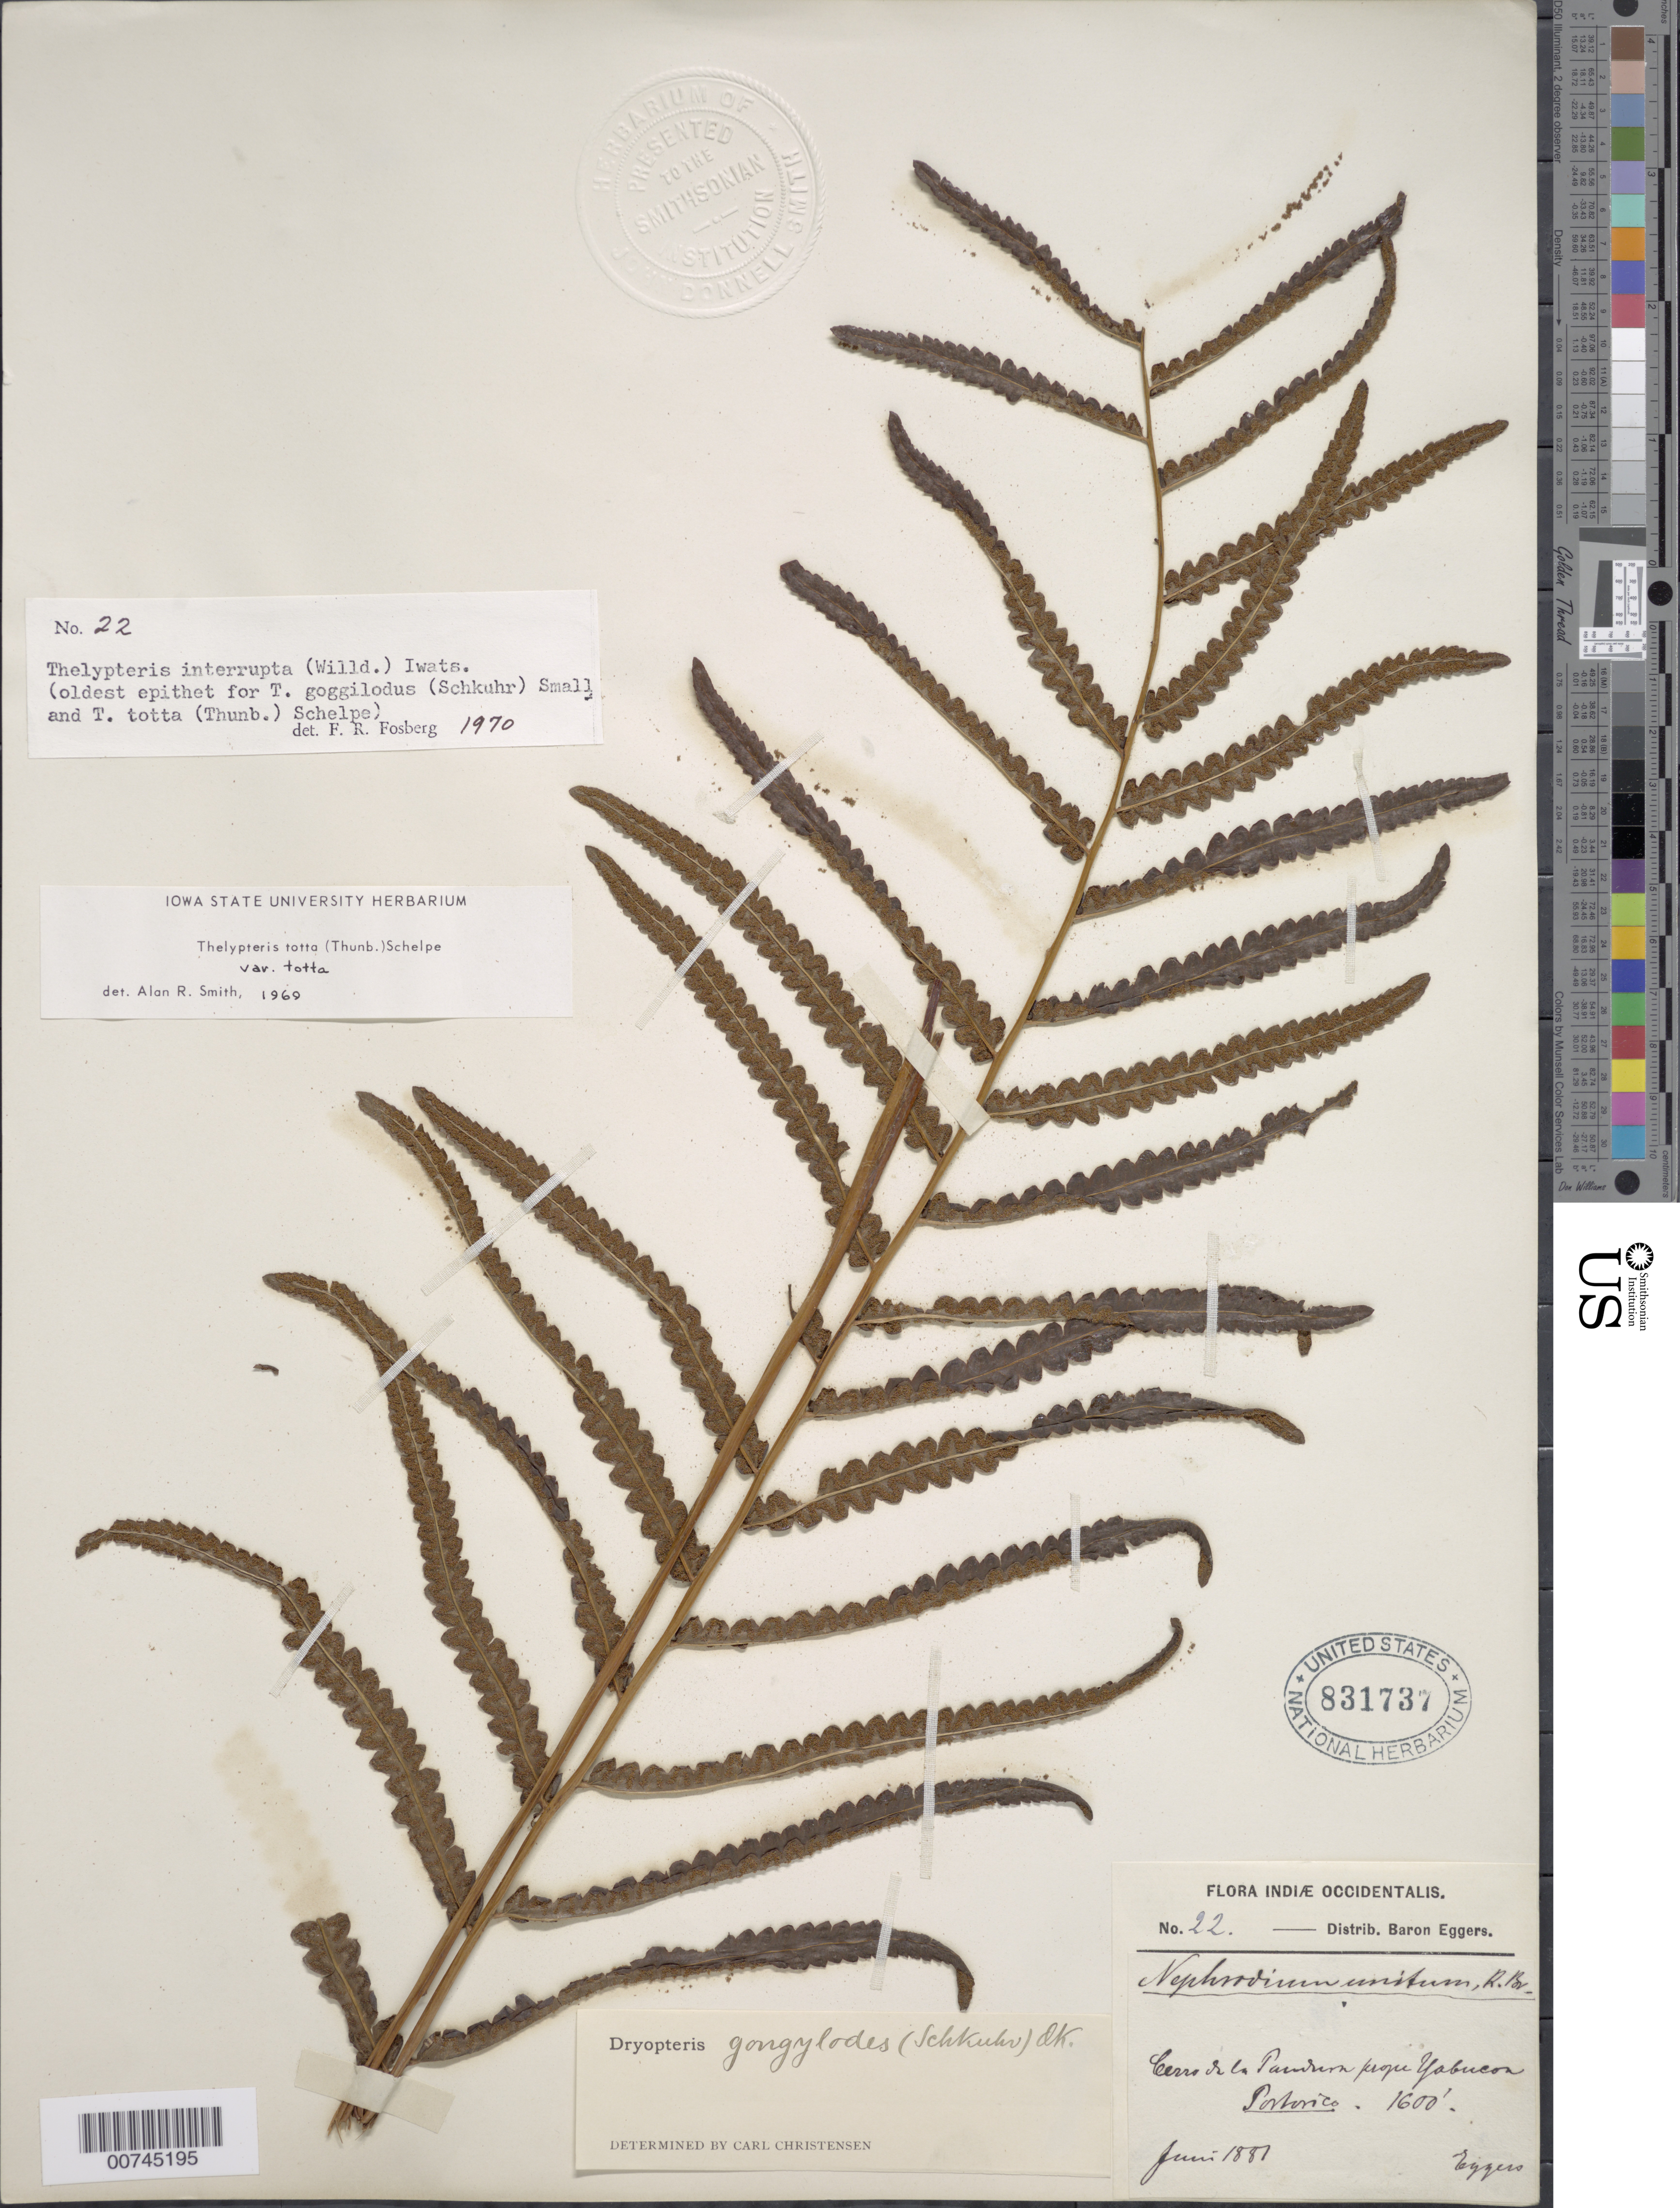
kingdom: Plantae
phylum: Tracheophyta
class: Polypodiopsida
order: Polypodiales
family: Thelypteridaceae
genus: Christella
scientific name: Christella kunthii comb. ined.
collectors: H. F. A. von Eggers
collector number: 22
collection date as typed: Jun 1881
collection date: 1881-06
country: Puerto Rico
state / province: Yabucoa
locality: Cerro de la Bandera prope Yabucoa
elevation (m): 488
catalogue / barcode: US 831737